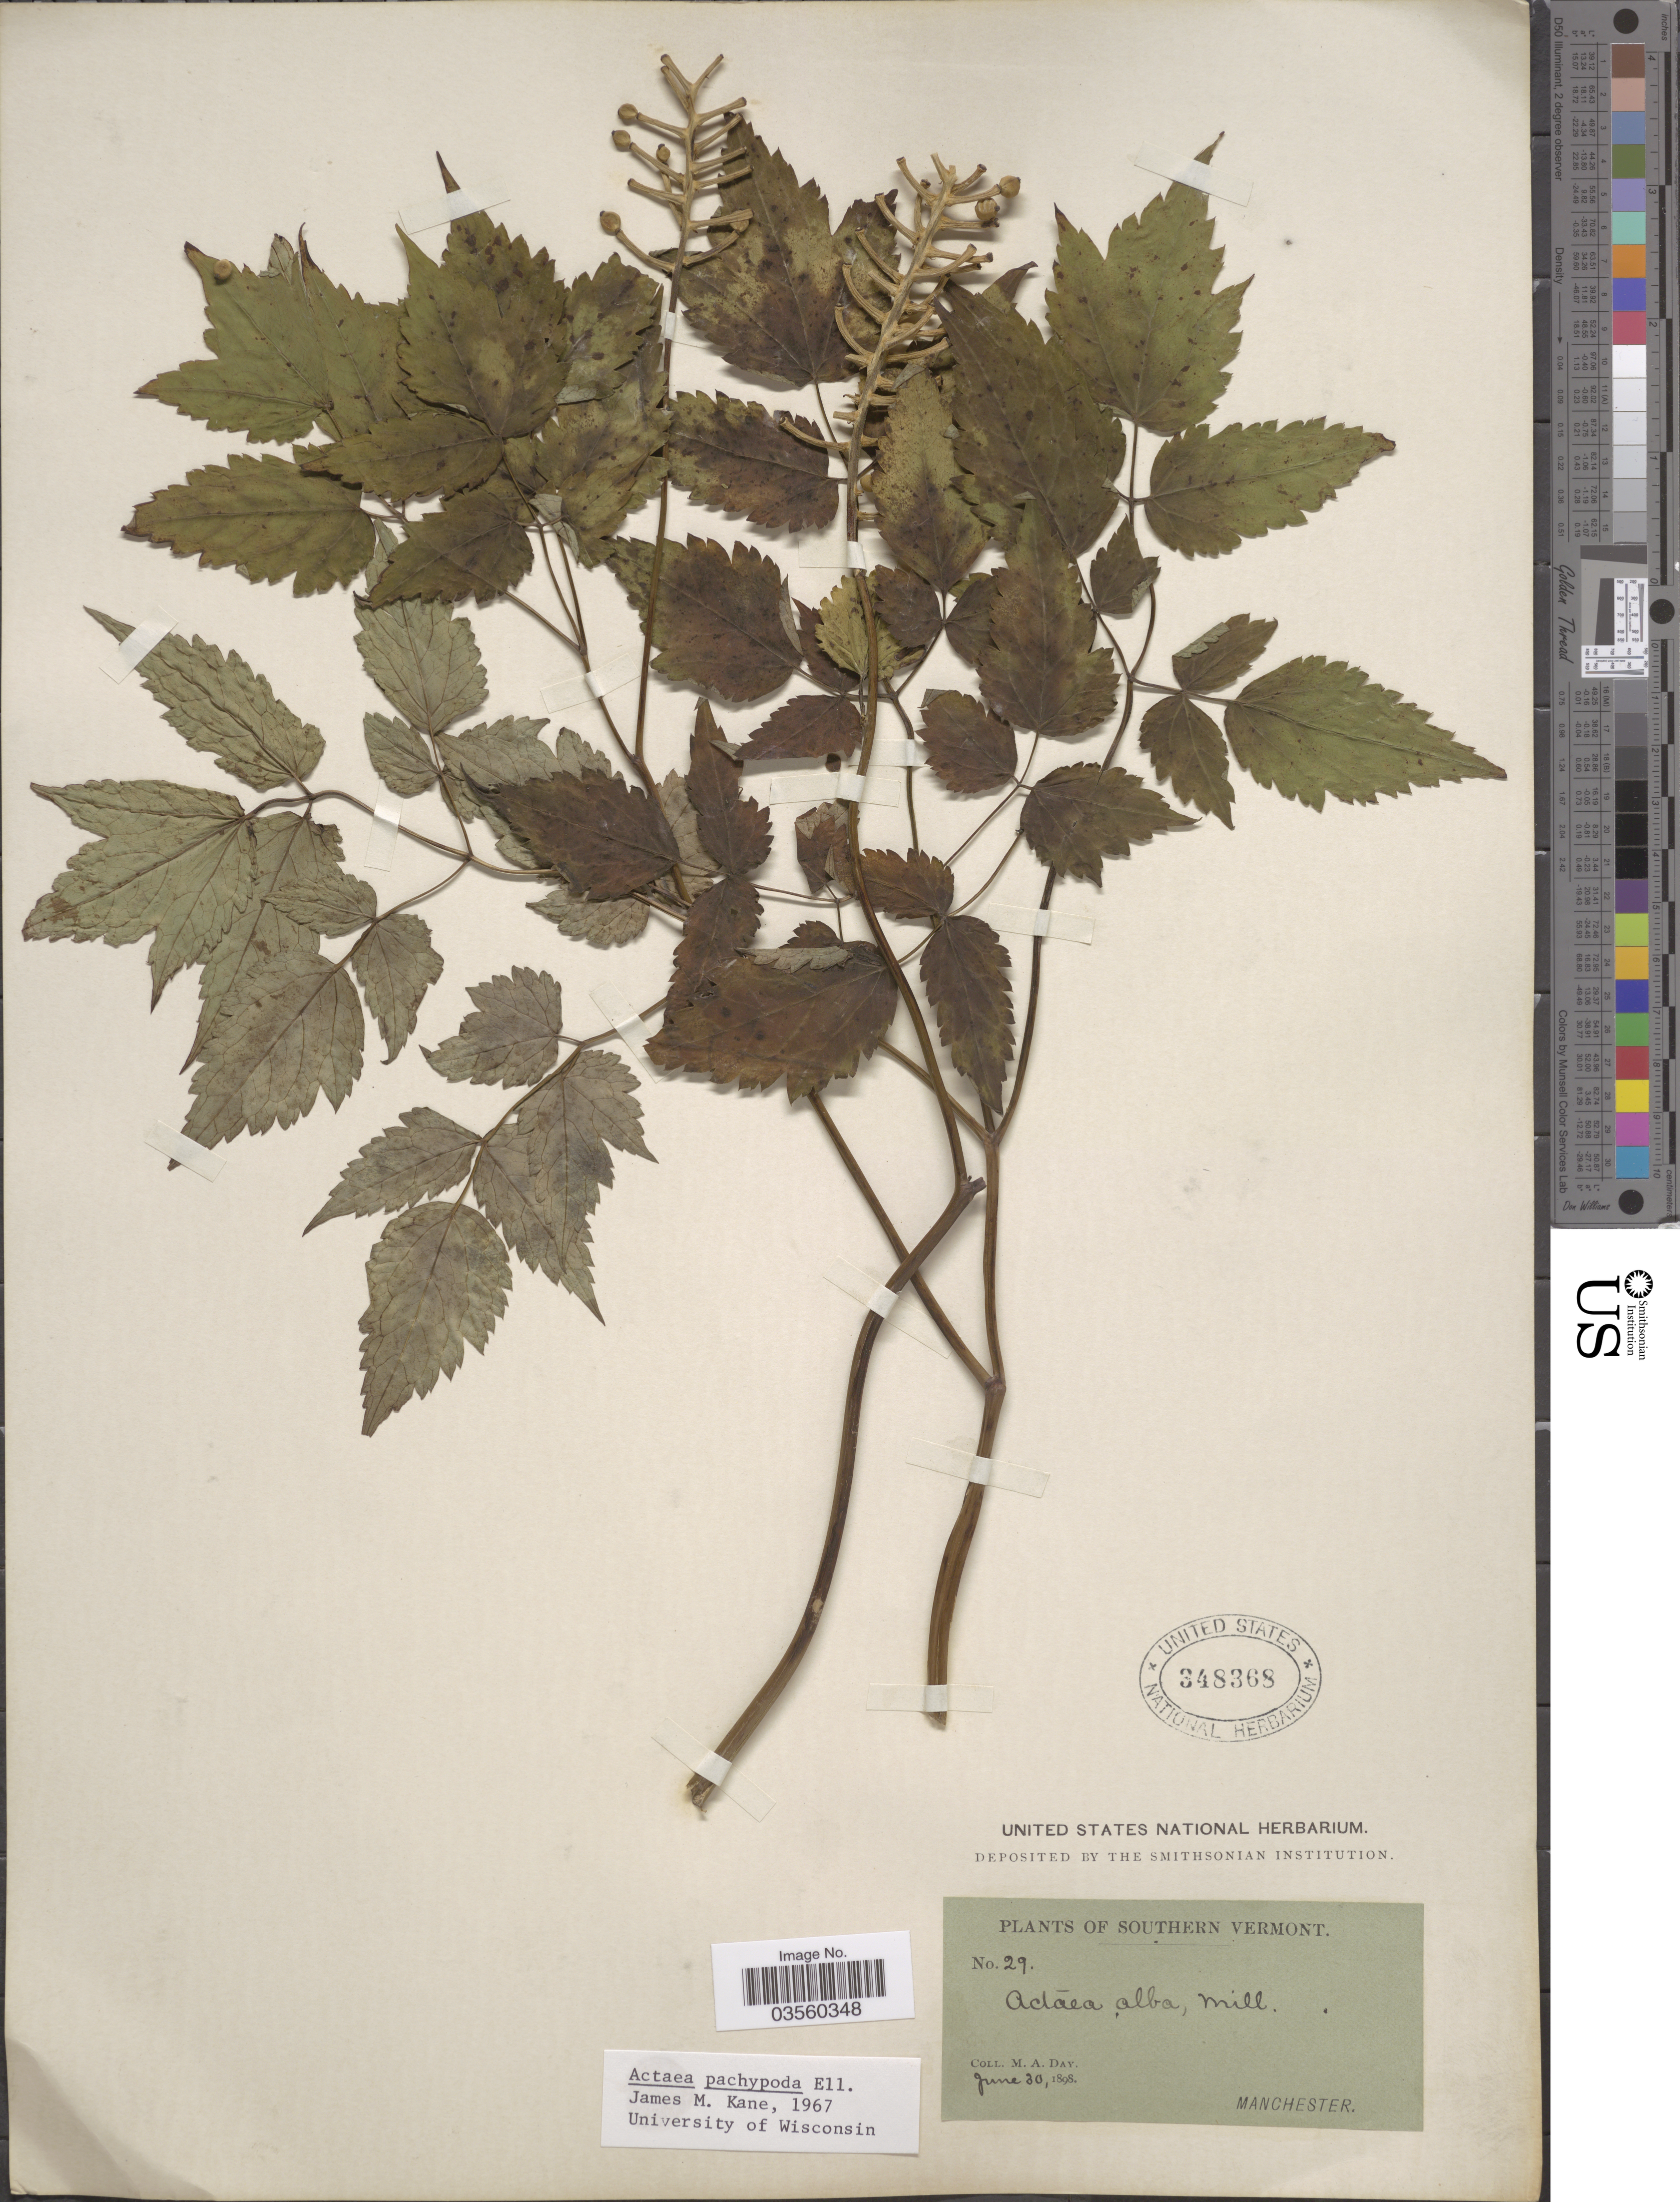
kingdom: Plantae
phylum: Tracheophyta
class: Magnoliopsida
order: Ranunculales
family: Ranunculaceae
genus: Actaea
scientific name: Actaea pachypoda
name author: Elliott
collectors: M. Day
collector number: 29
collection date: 1898-06-30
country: United States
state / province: Vermont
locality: Southern Vermont. Manchester.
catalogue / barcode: US 348368